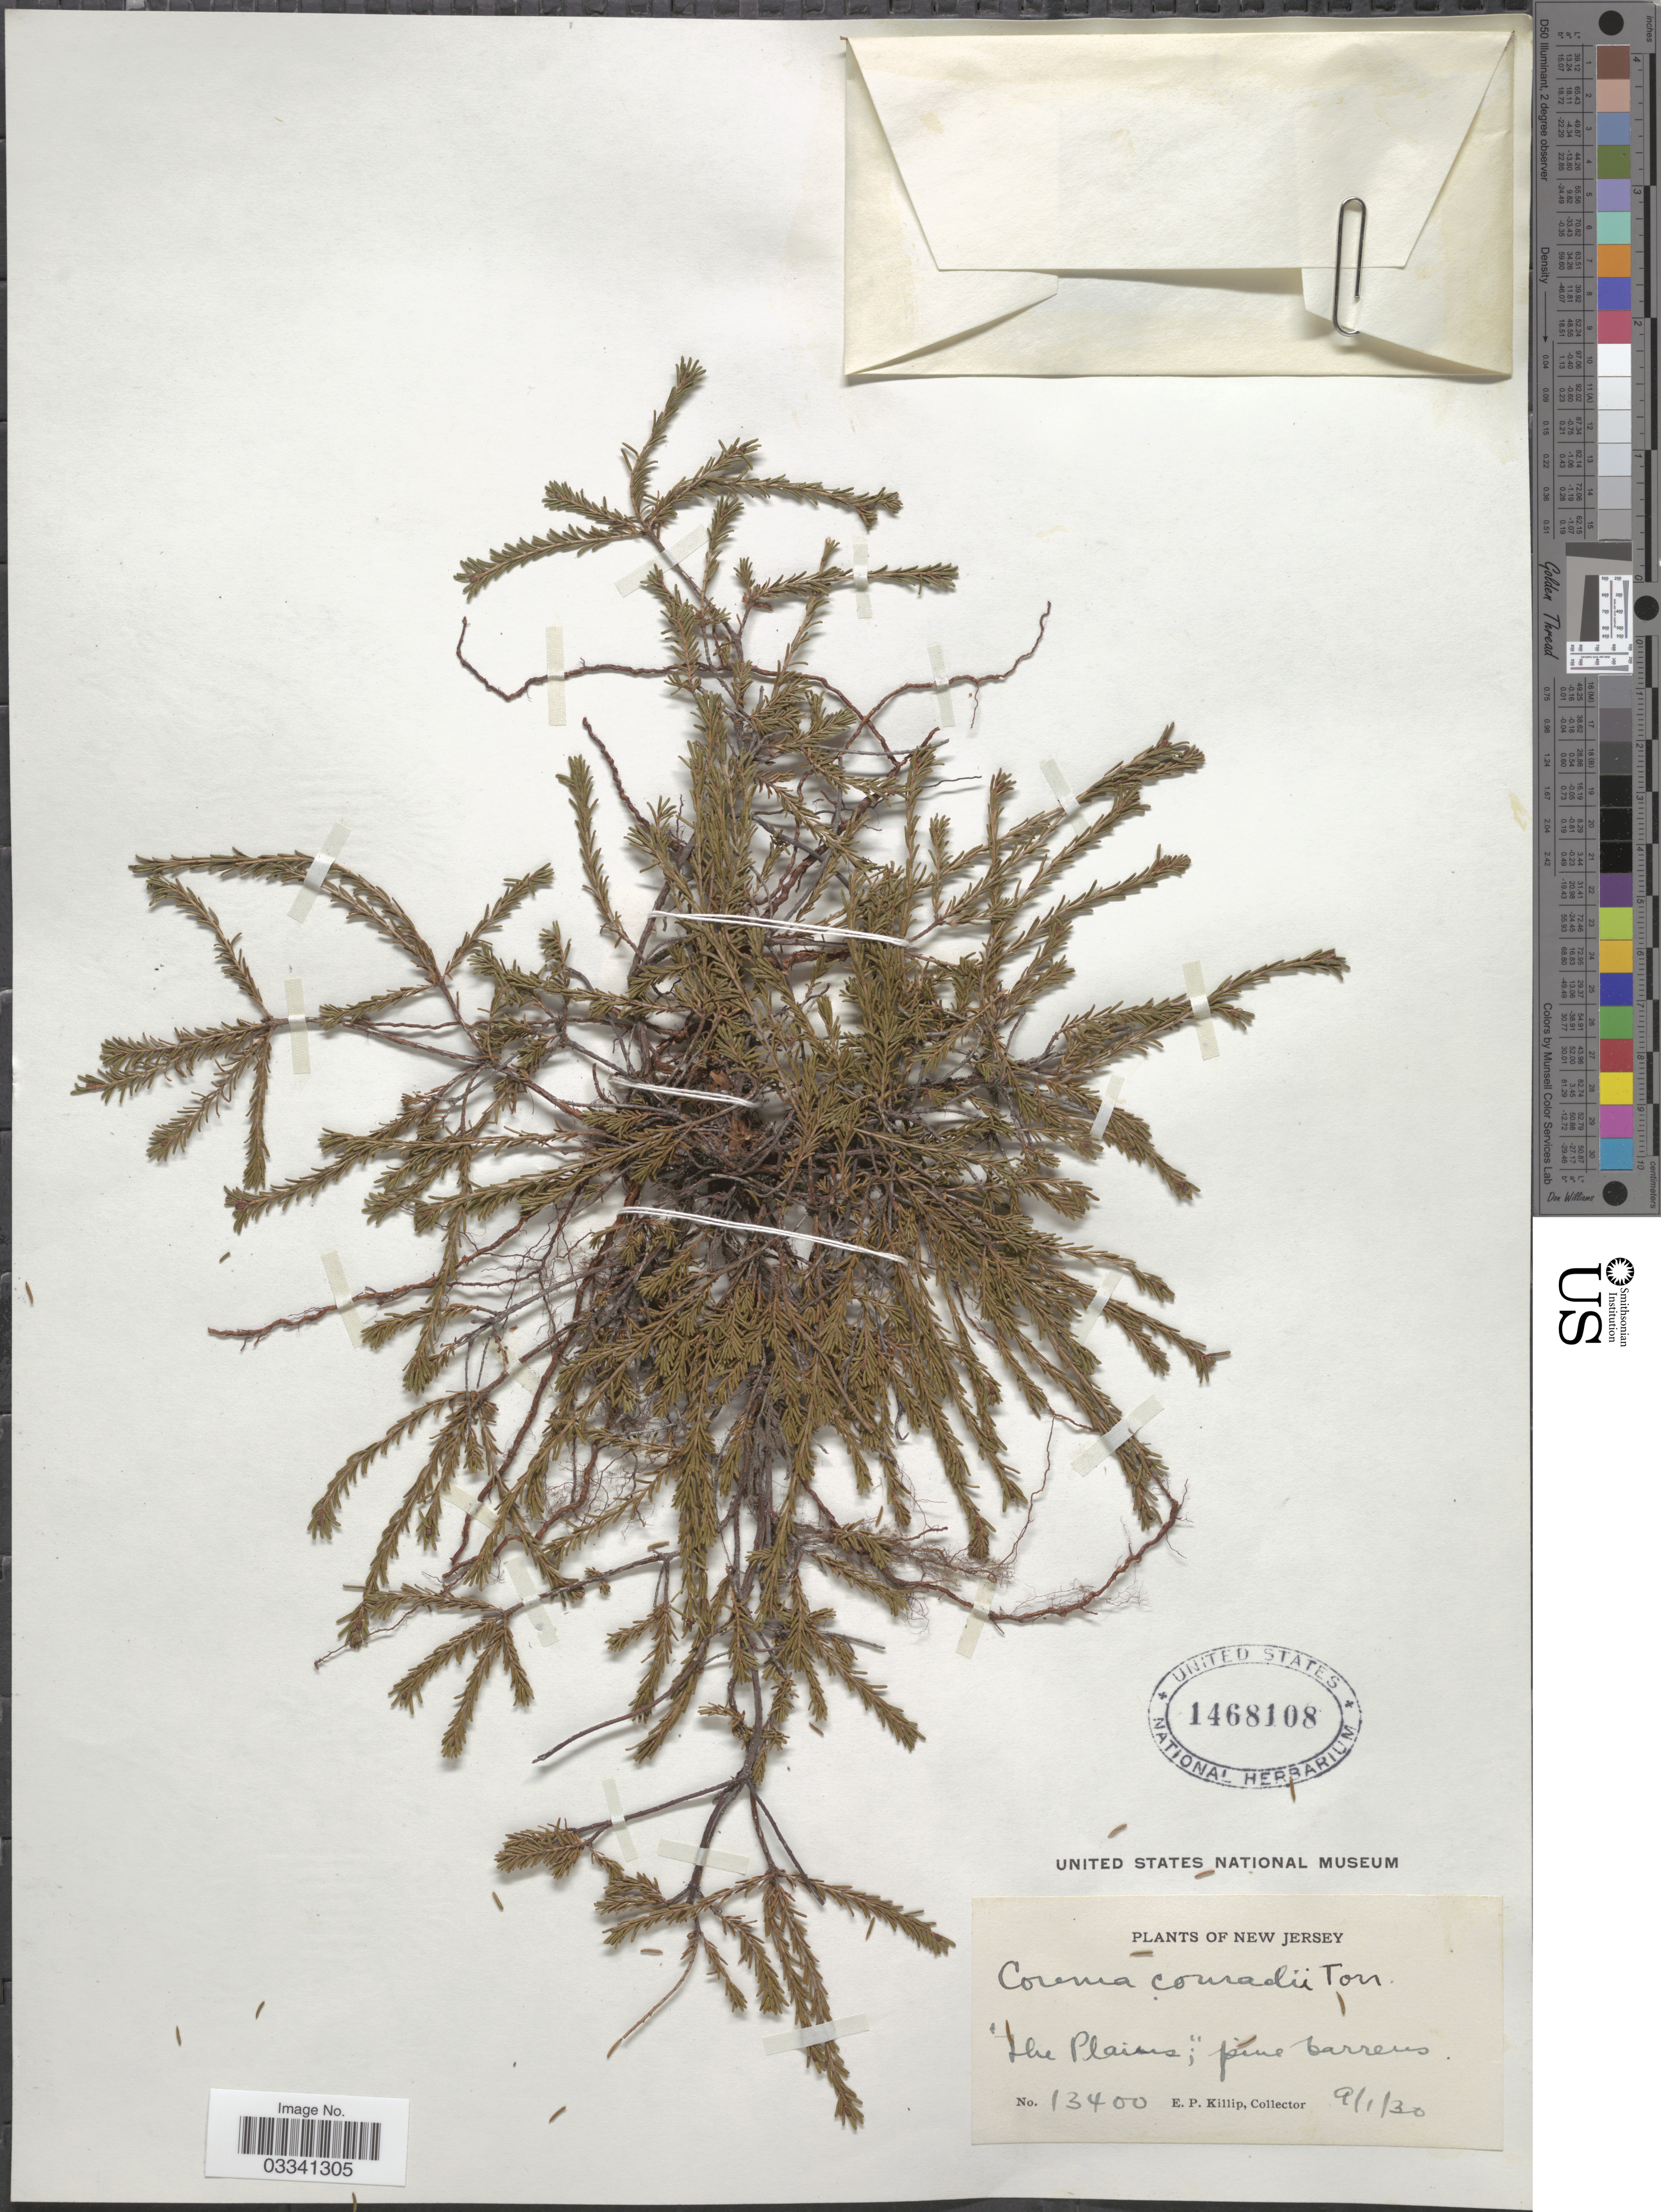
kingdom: Plantae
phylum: Tracheophyta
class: Magnoliopsida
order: Ericales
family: Ericaceae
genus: Corema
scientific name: Corema conradii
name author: Torr.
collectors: E. P. Killip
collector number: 13400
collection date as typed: Transcribed d/m/y: 1/9/30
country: United States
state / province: New Jersey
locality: The Plains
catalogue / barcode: US 1468108